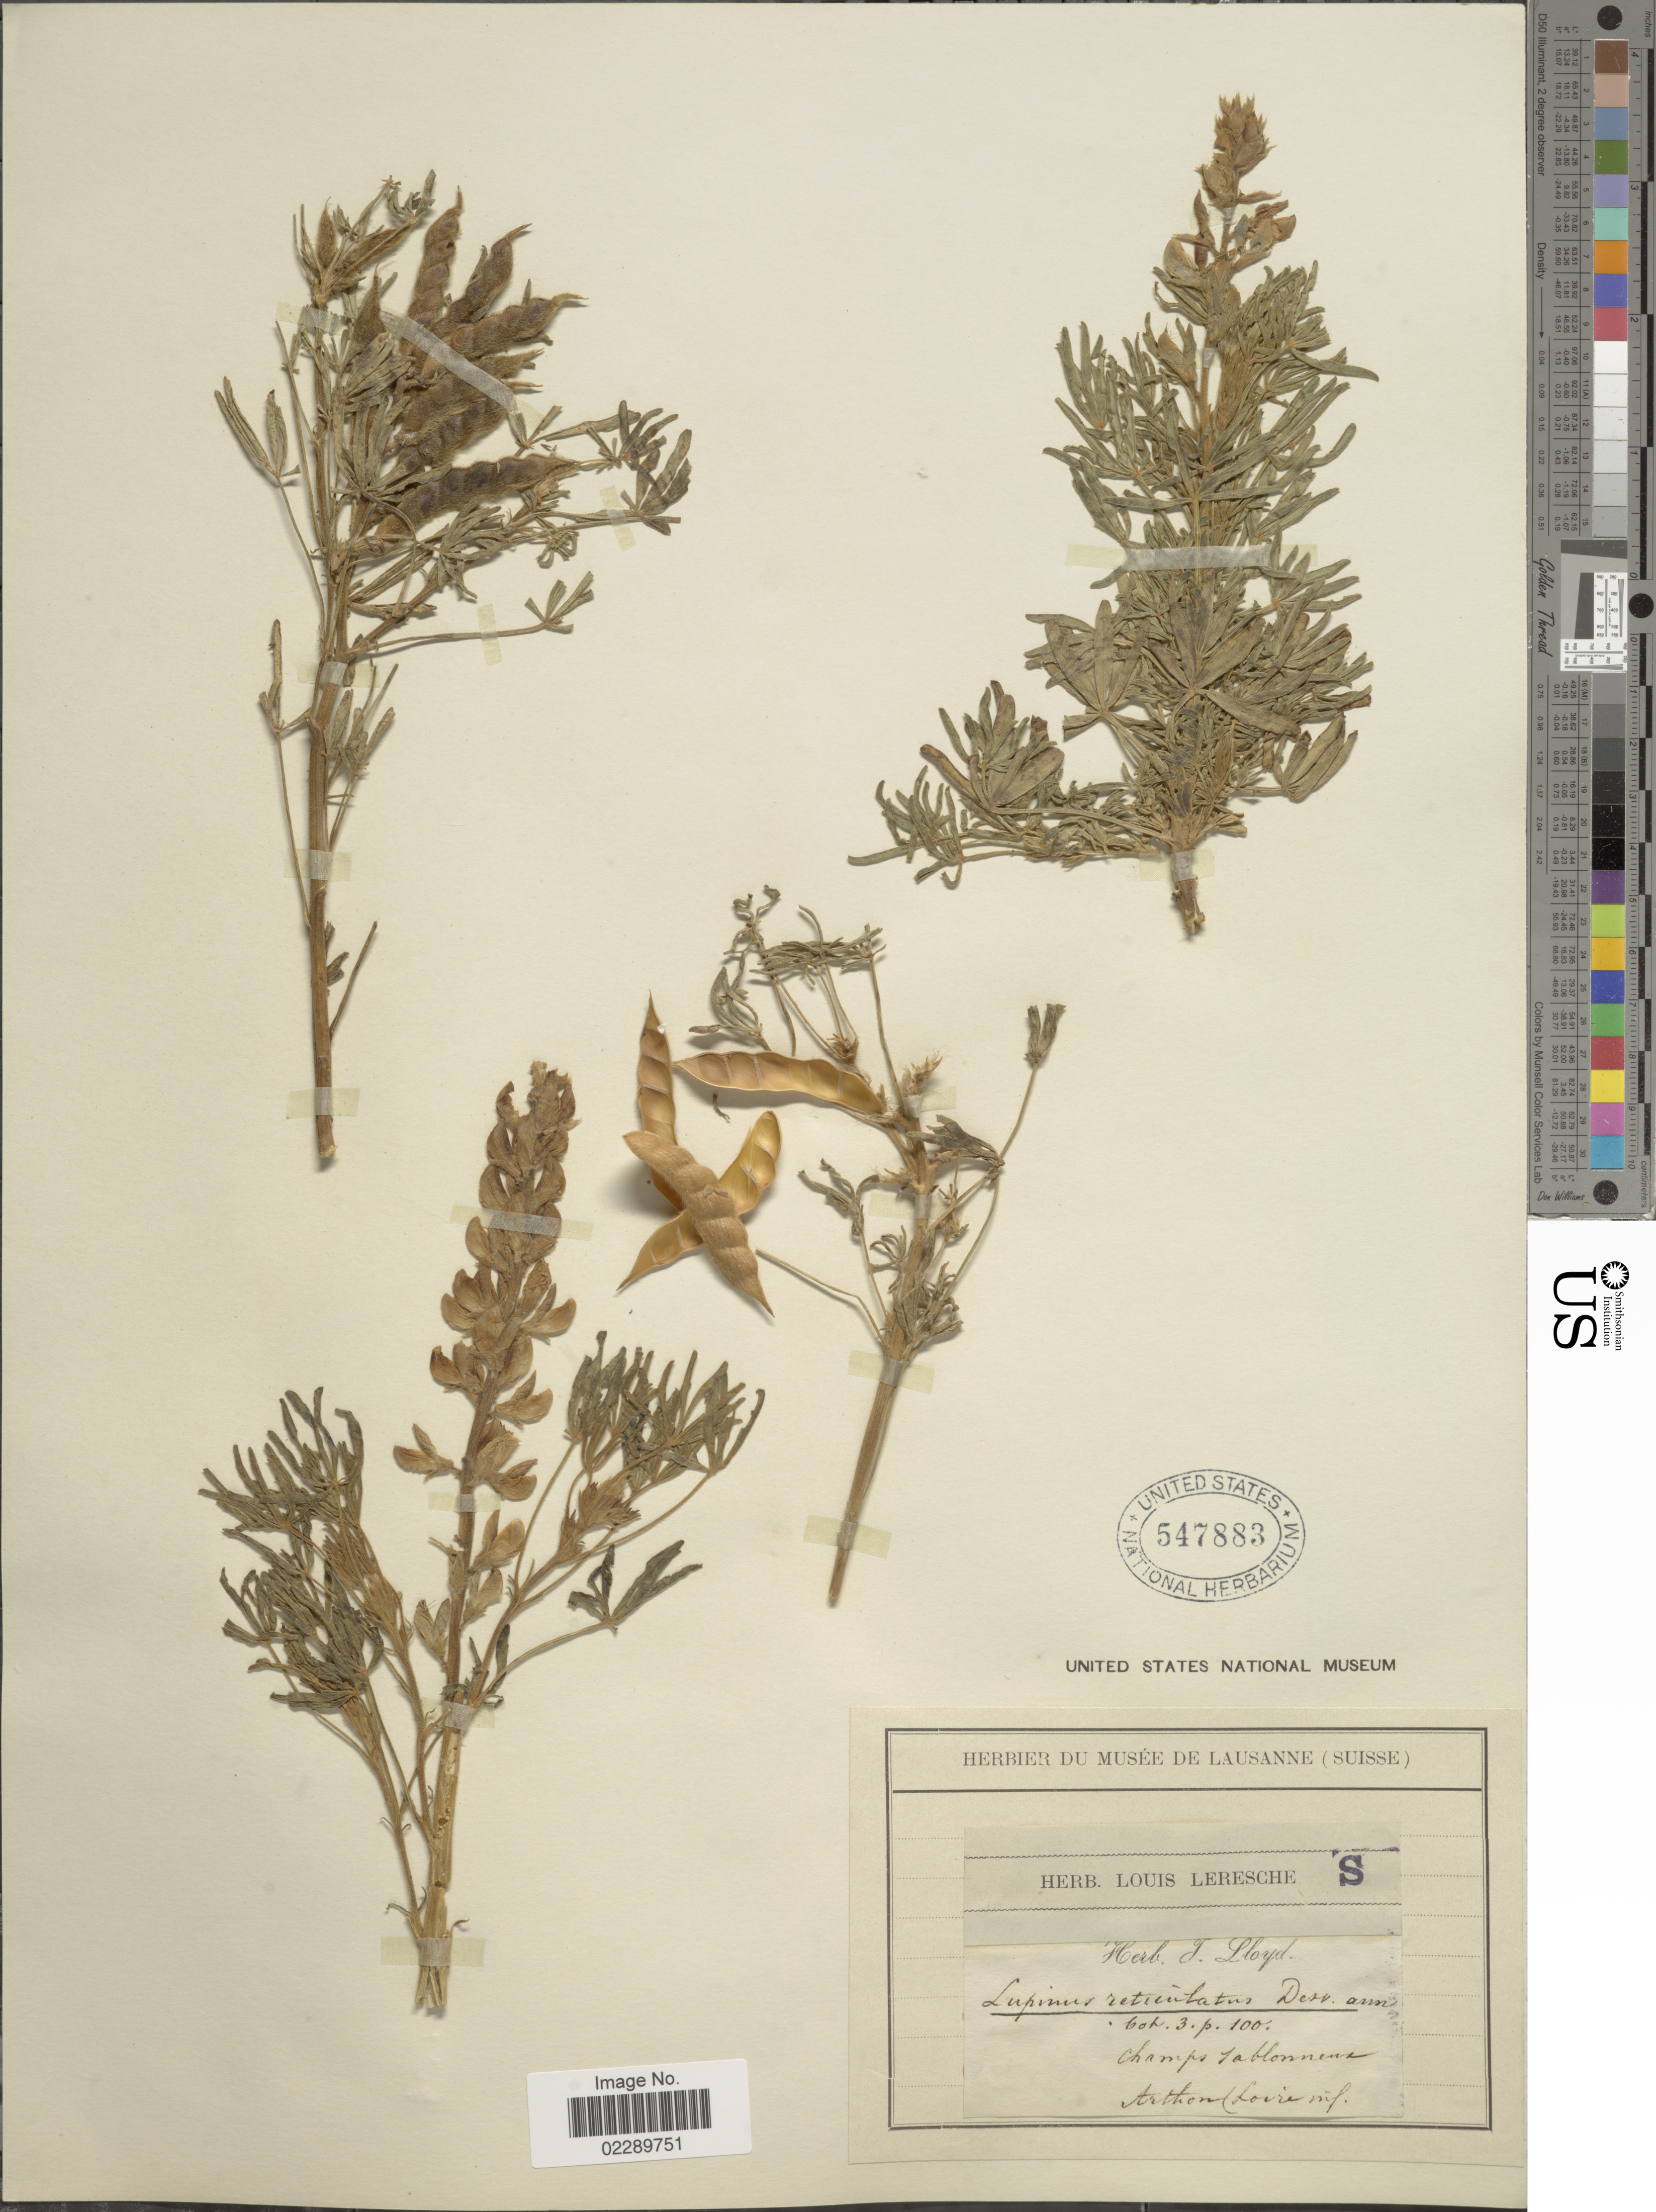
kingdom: Plantae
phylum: Tracheophyta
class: Magnoliopsida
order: Fabales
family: Fabaceae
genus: Lupinus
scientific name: Lupinus angustifolius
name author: L.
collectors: Ex herb. J. Lloyd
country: France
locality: Champs sablonneux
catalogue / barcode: US 547883